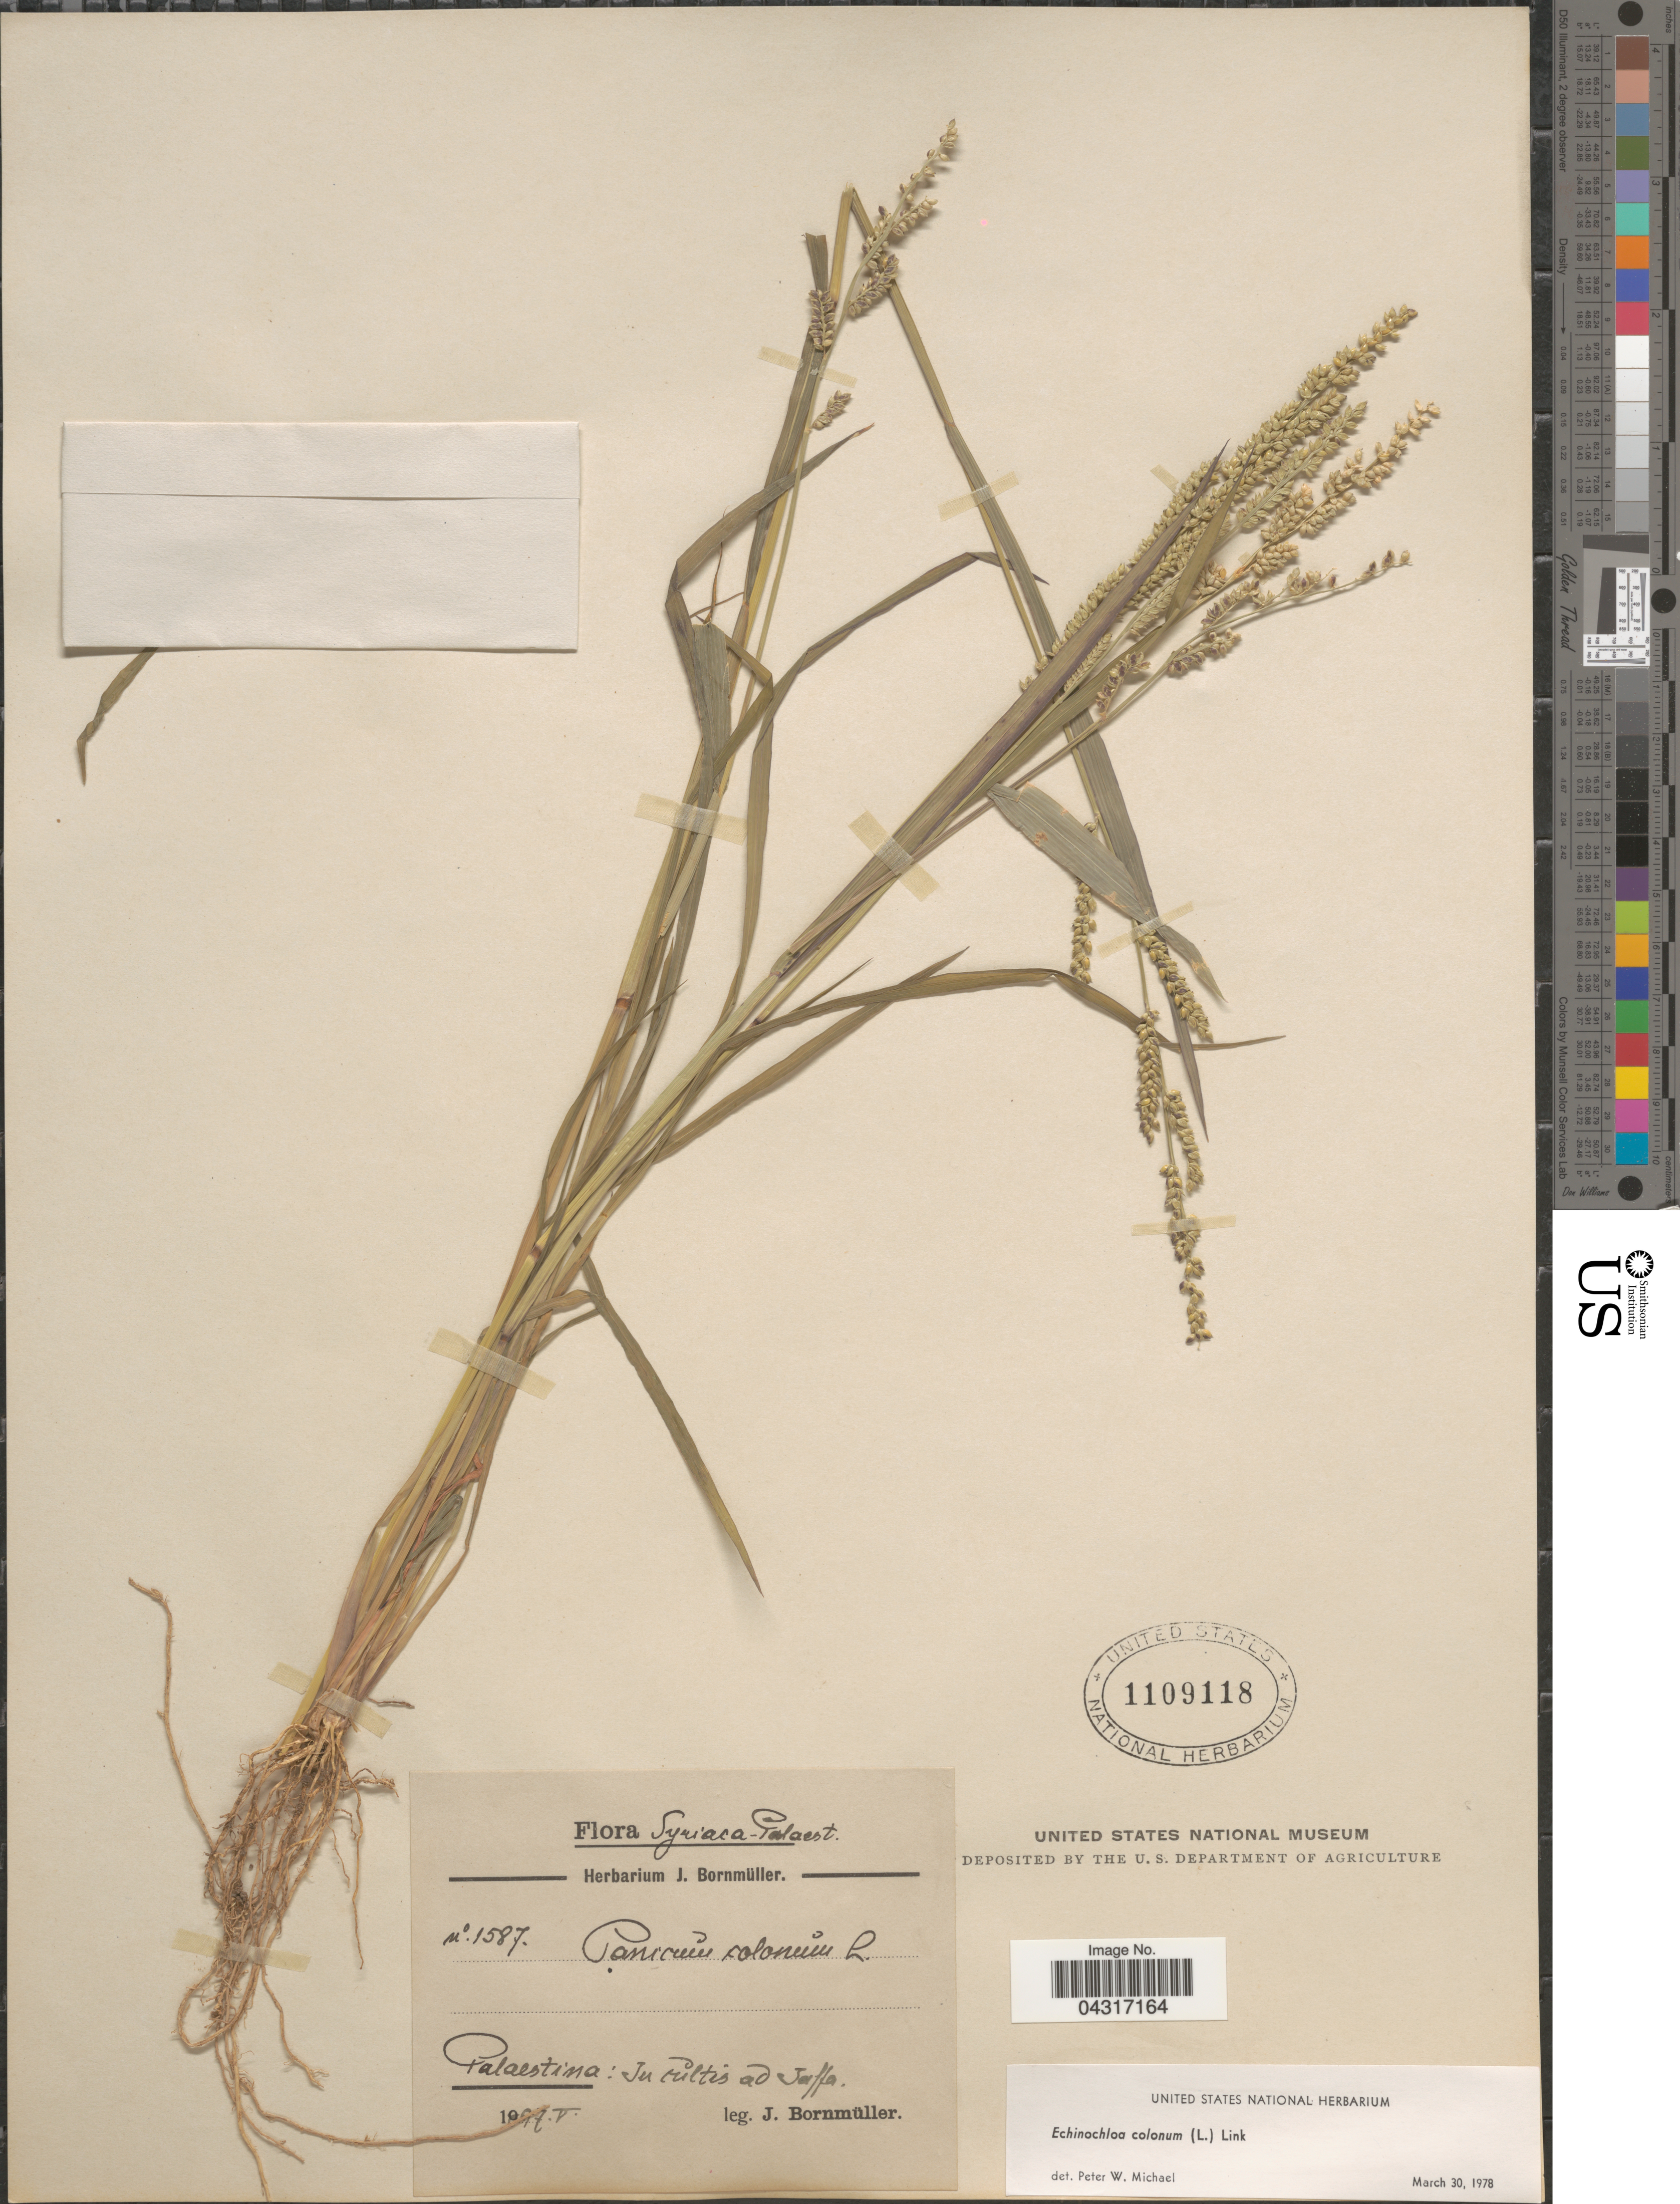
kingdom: Plantae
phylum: Tracheophyta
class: Liliopsida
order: Poales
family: Poaceae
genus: Echinochloa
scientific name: Echinochloa colona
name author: (L.) Link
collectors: J. Bornmüller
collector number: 1587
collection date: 1899-05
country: Israel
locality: Syriaca-Palaest. Palaestina: In cultis ad Jaffa.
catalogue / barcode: US 1109118